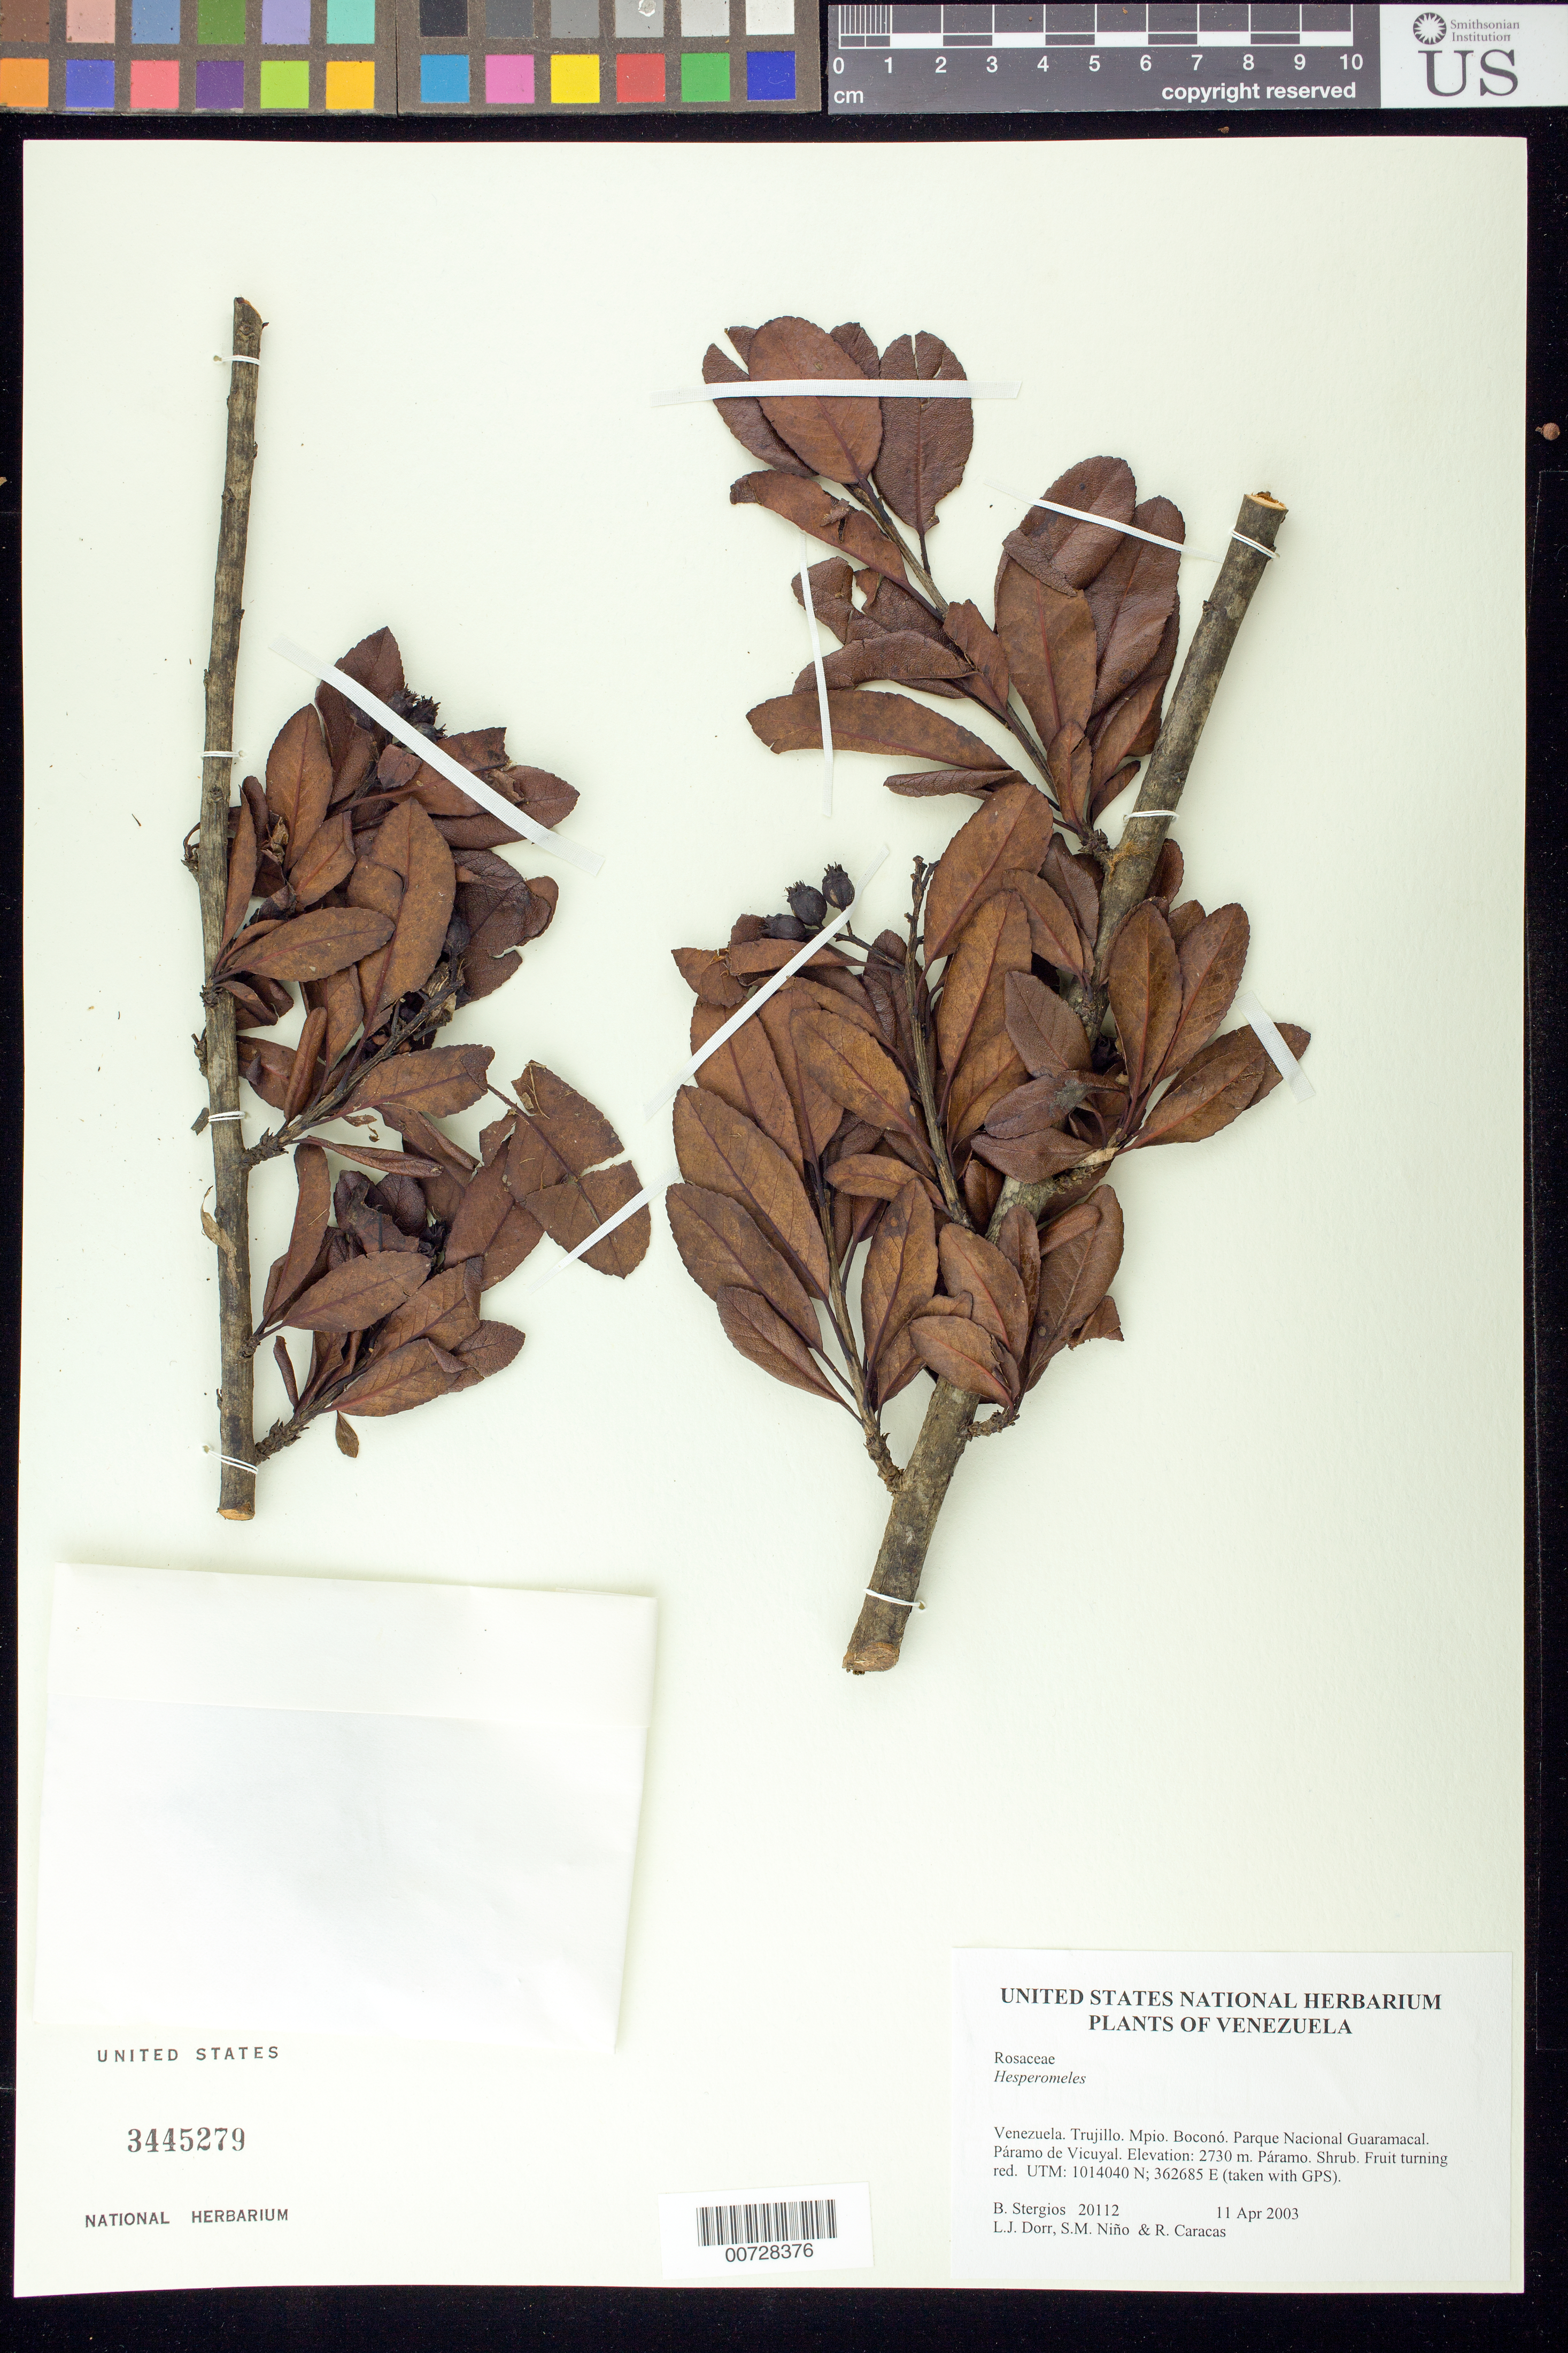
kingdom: Plantae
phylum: Tracheophyta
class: Magnoliopsida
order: Rosales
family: Rosaceae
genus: Hesperomeles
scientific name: Hesperomeles sp.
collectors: B. G. Stergios, L. J. Dorr, S. M. Niño & R. Caracas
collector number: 20112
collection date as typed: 11 Apr 2003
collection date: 2003-04-11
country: Venezuela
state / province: Trujillo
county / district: Boconó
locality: Parque Nacional Guaramacal. Páramo de Vicuyal.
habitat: Páramo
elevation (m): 2730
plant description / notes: PORT, US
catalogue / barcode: US 344529